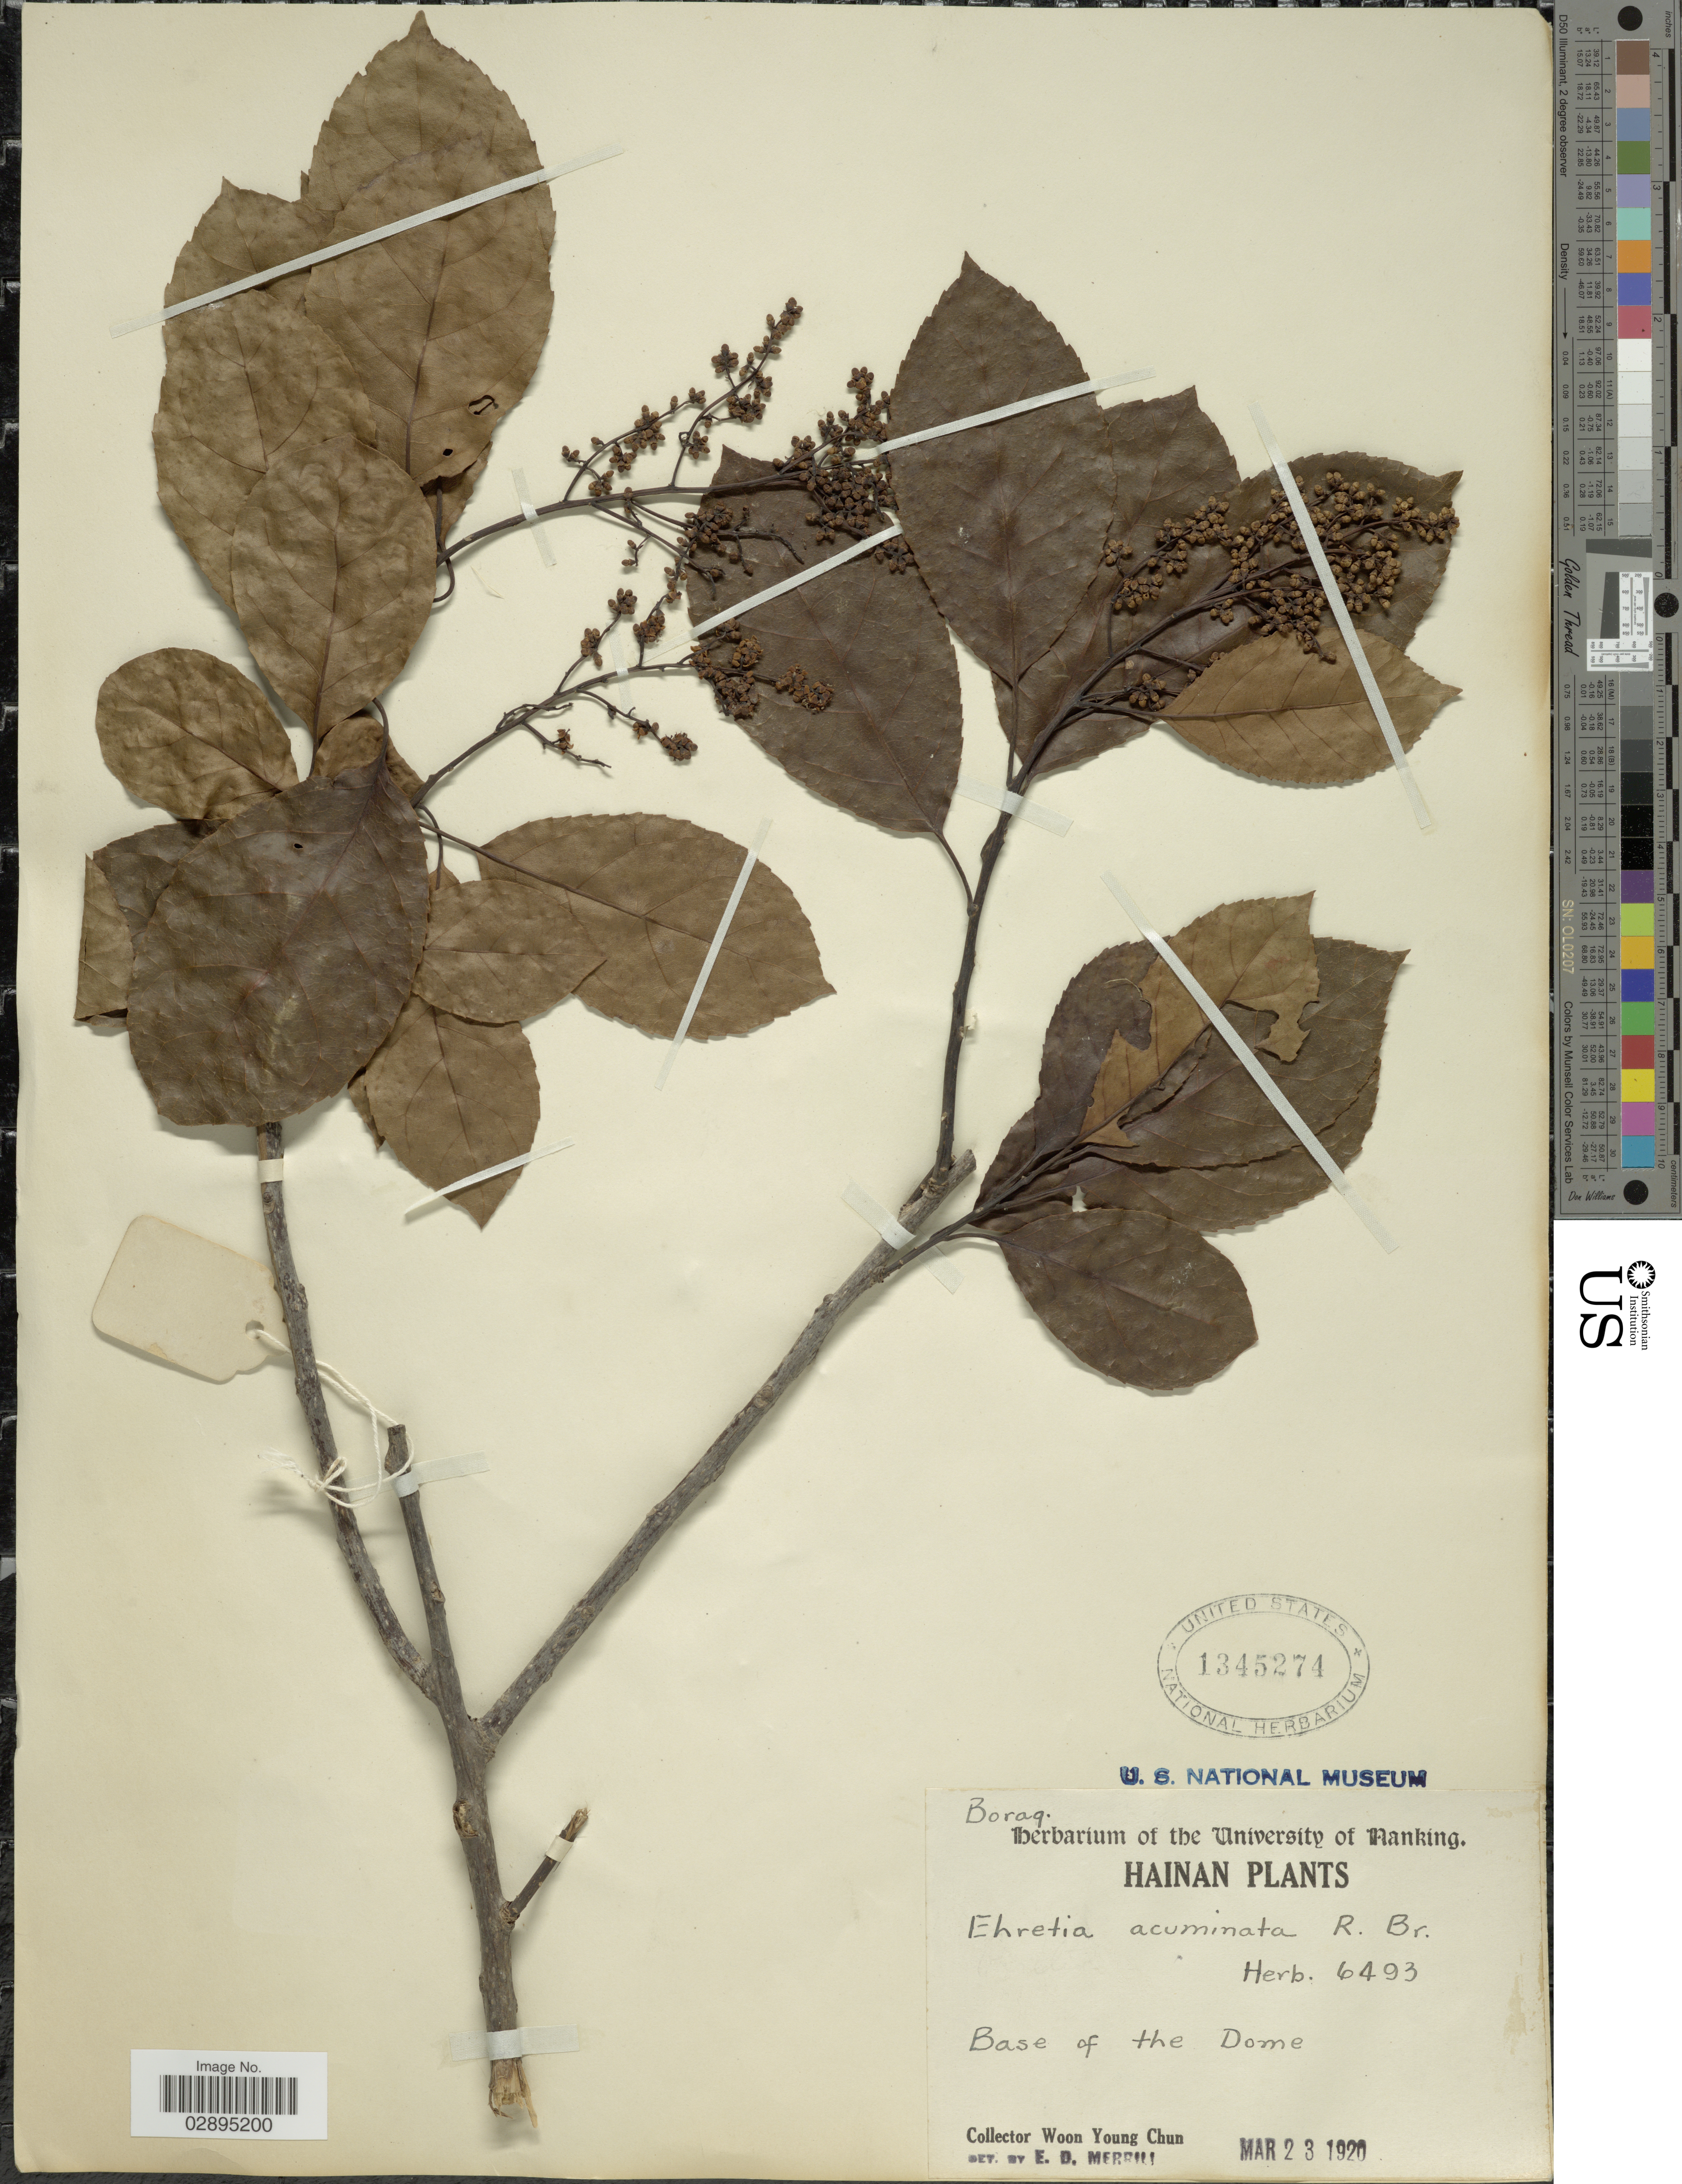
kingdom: Plantae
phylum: Tracheophyta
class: Magnoliopsida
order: Boraginales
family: Ehretiaceae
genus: Ehretia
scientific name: Ehretia acuminata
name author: R. Br.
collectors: W. Y. Chun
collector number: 6493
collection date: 1920-03-23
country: China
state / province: Hainan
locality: Base of the Dome.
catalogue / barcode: US 1345274